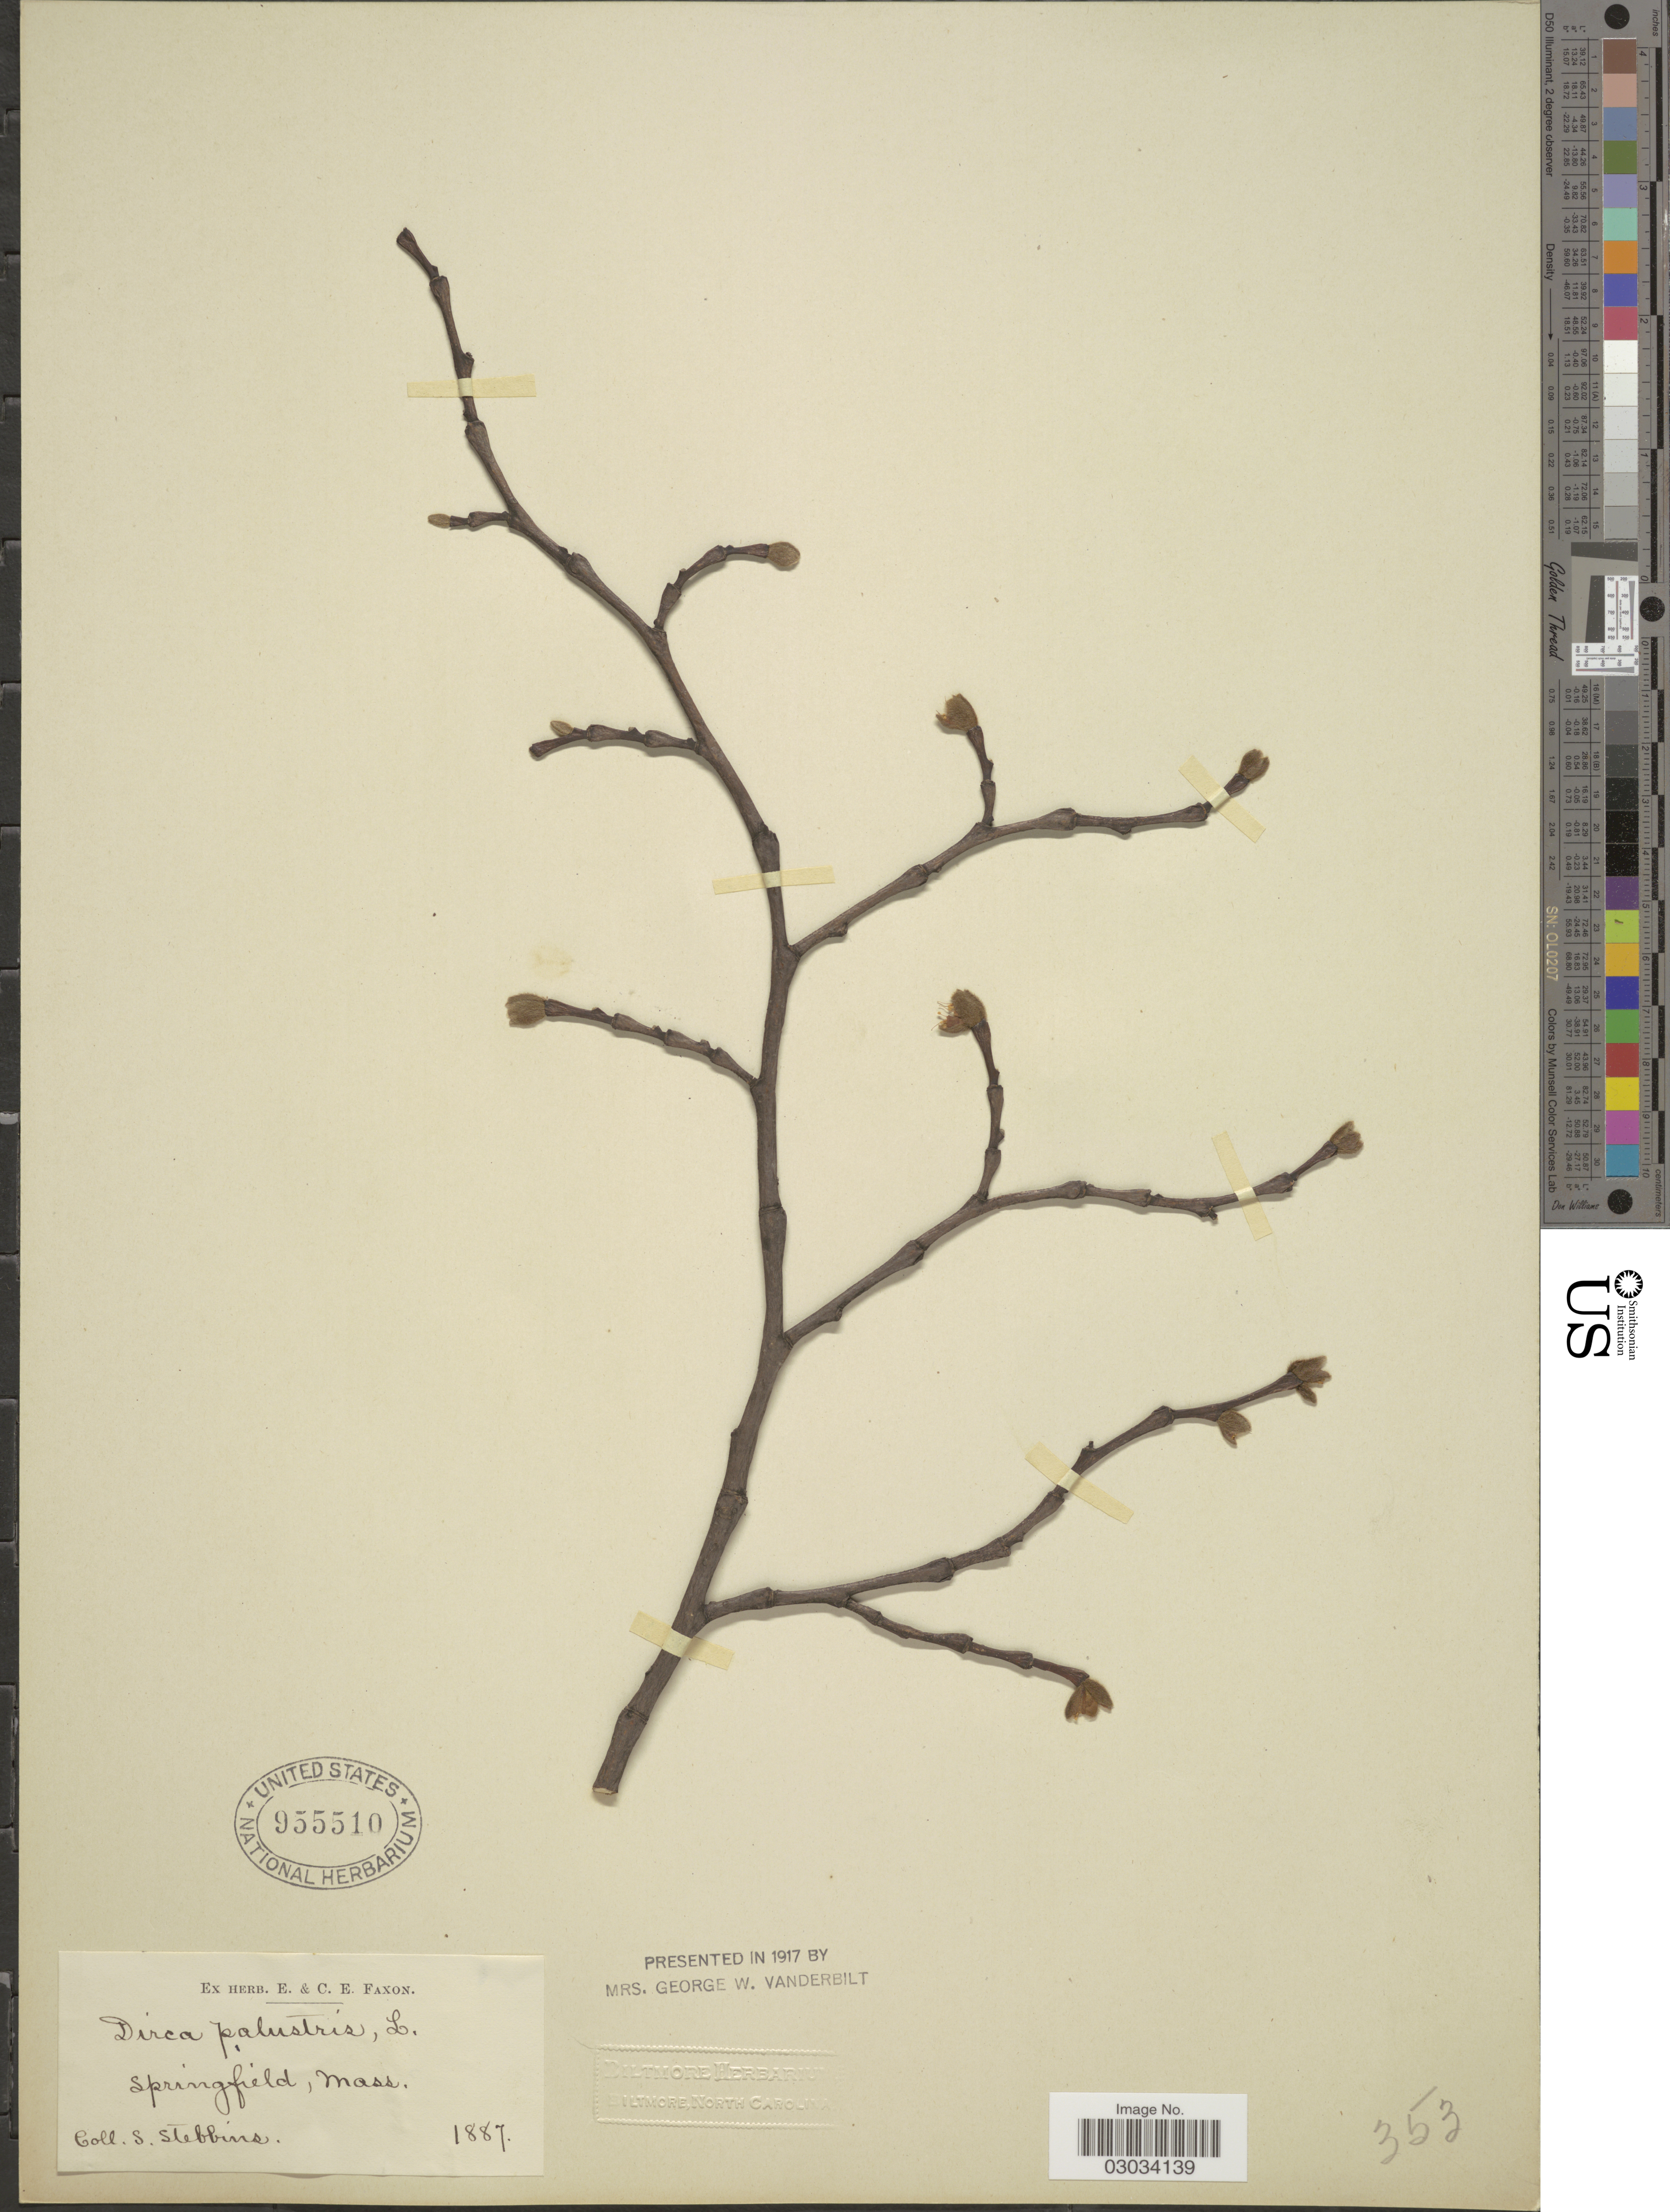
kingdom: Plantae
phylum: Tracheophyta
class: Magnoliopsida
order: Malvales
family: Thymelaeaceae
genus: Dirca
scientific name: Dirca palustris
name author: L.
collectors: S. Stebbins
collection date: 1887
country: United States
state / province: Massachusetts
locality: Springfield.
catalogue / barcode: US 955510